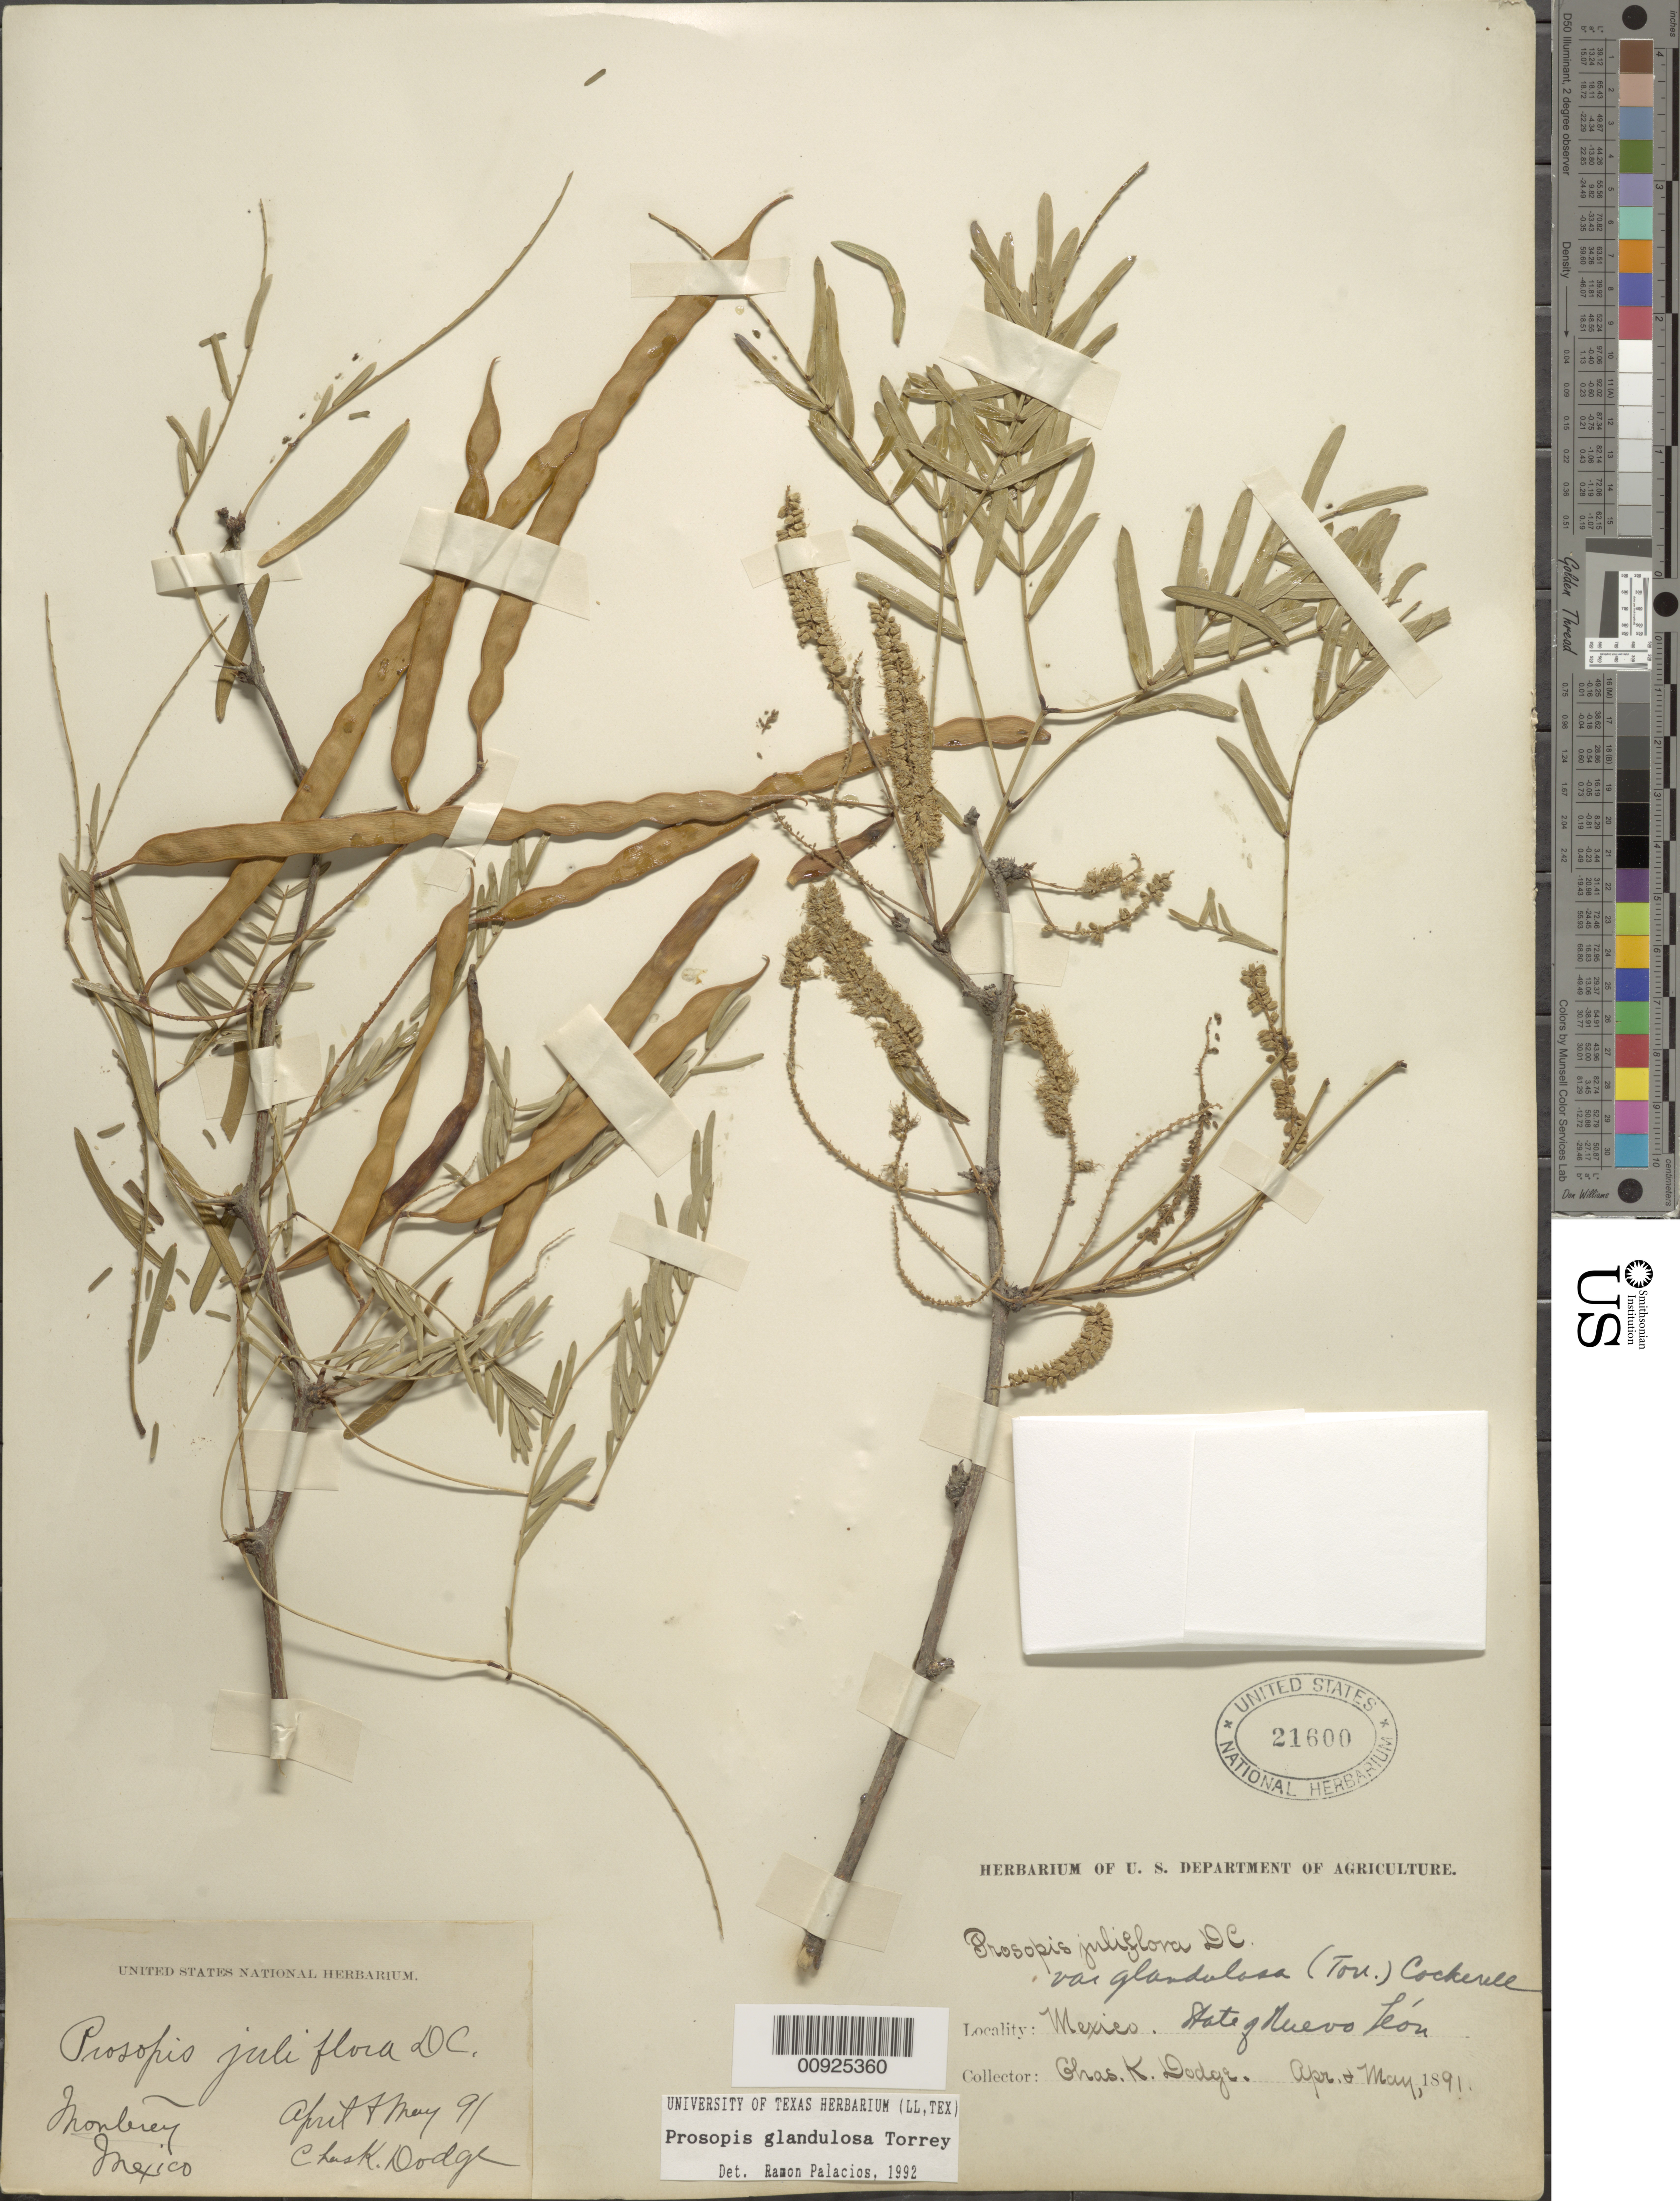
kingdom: Plantae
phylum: Tracheophyta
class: Magnoliopsida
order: Fabales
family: Fabaceae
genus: Neltuma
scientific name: Neltuma glandulosa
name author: (Torr.) Britton & Rose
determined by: Strong, Mark T., (BOT), Smithsonian Institution - National Museum of Natural History (UNITED STATES)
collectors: C. Dodge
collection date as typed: Apr 1891 to -- May 1891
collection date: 1891-04/1891-05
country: Mexico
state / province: Nuevo León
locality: Monterrey, State of Nuevo León.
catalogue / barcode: US 21600